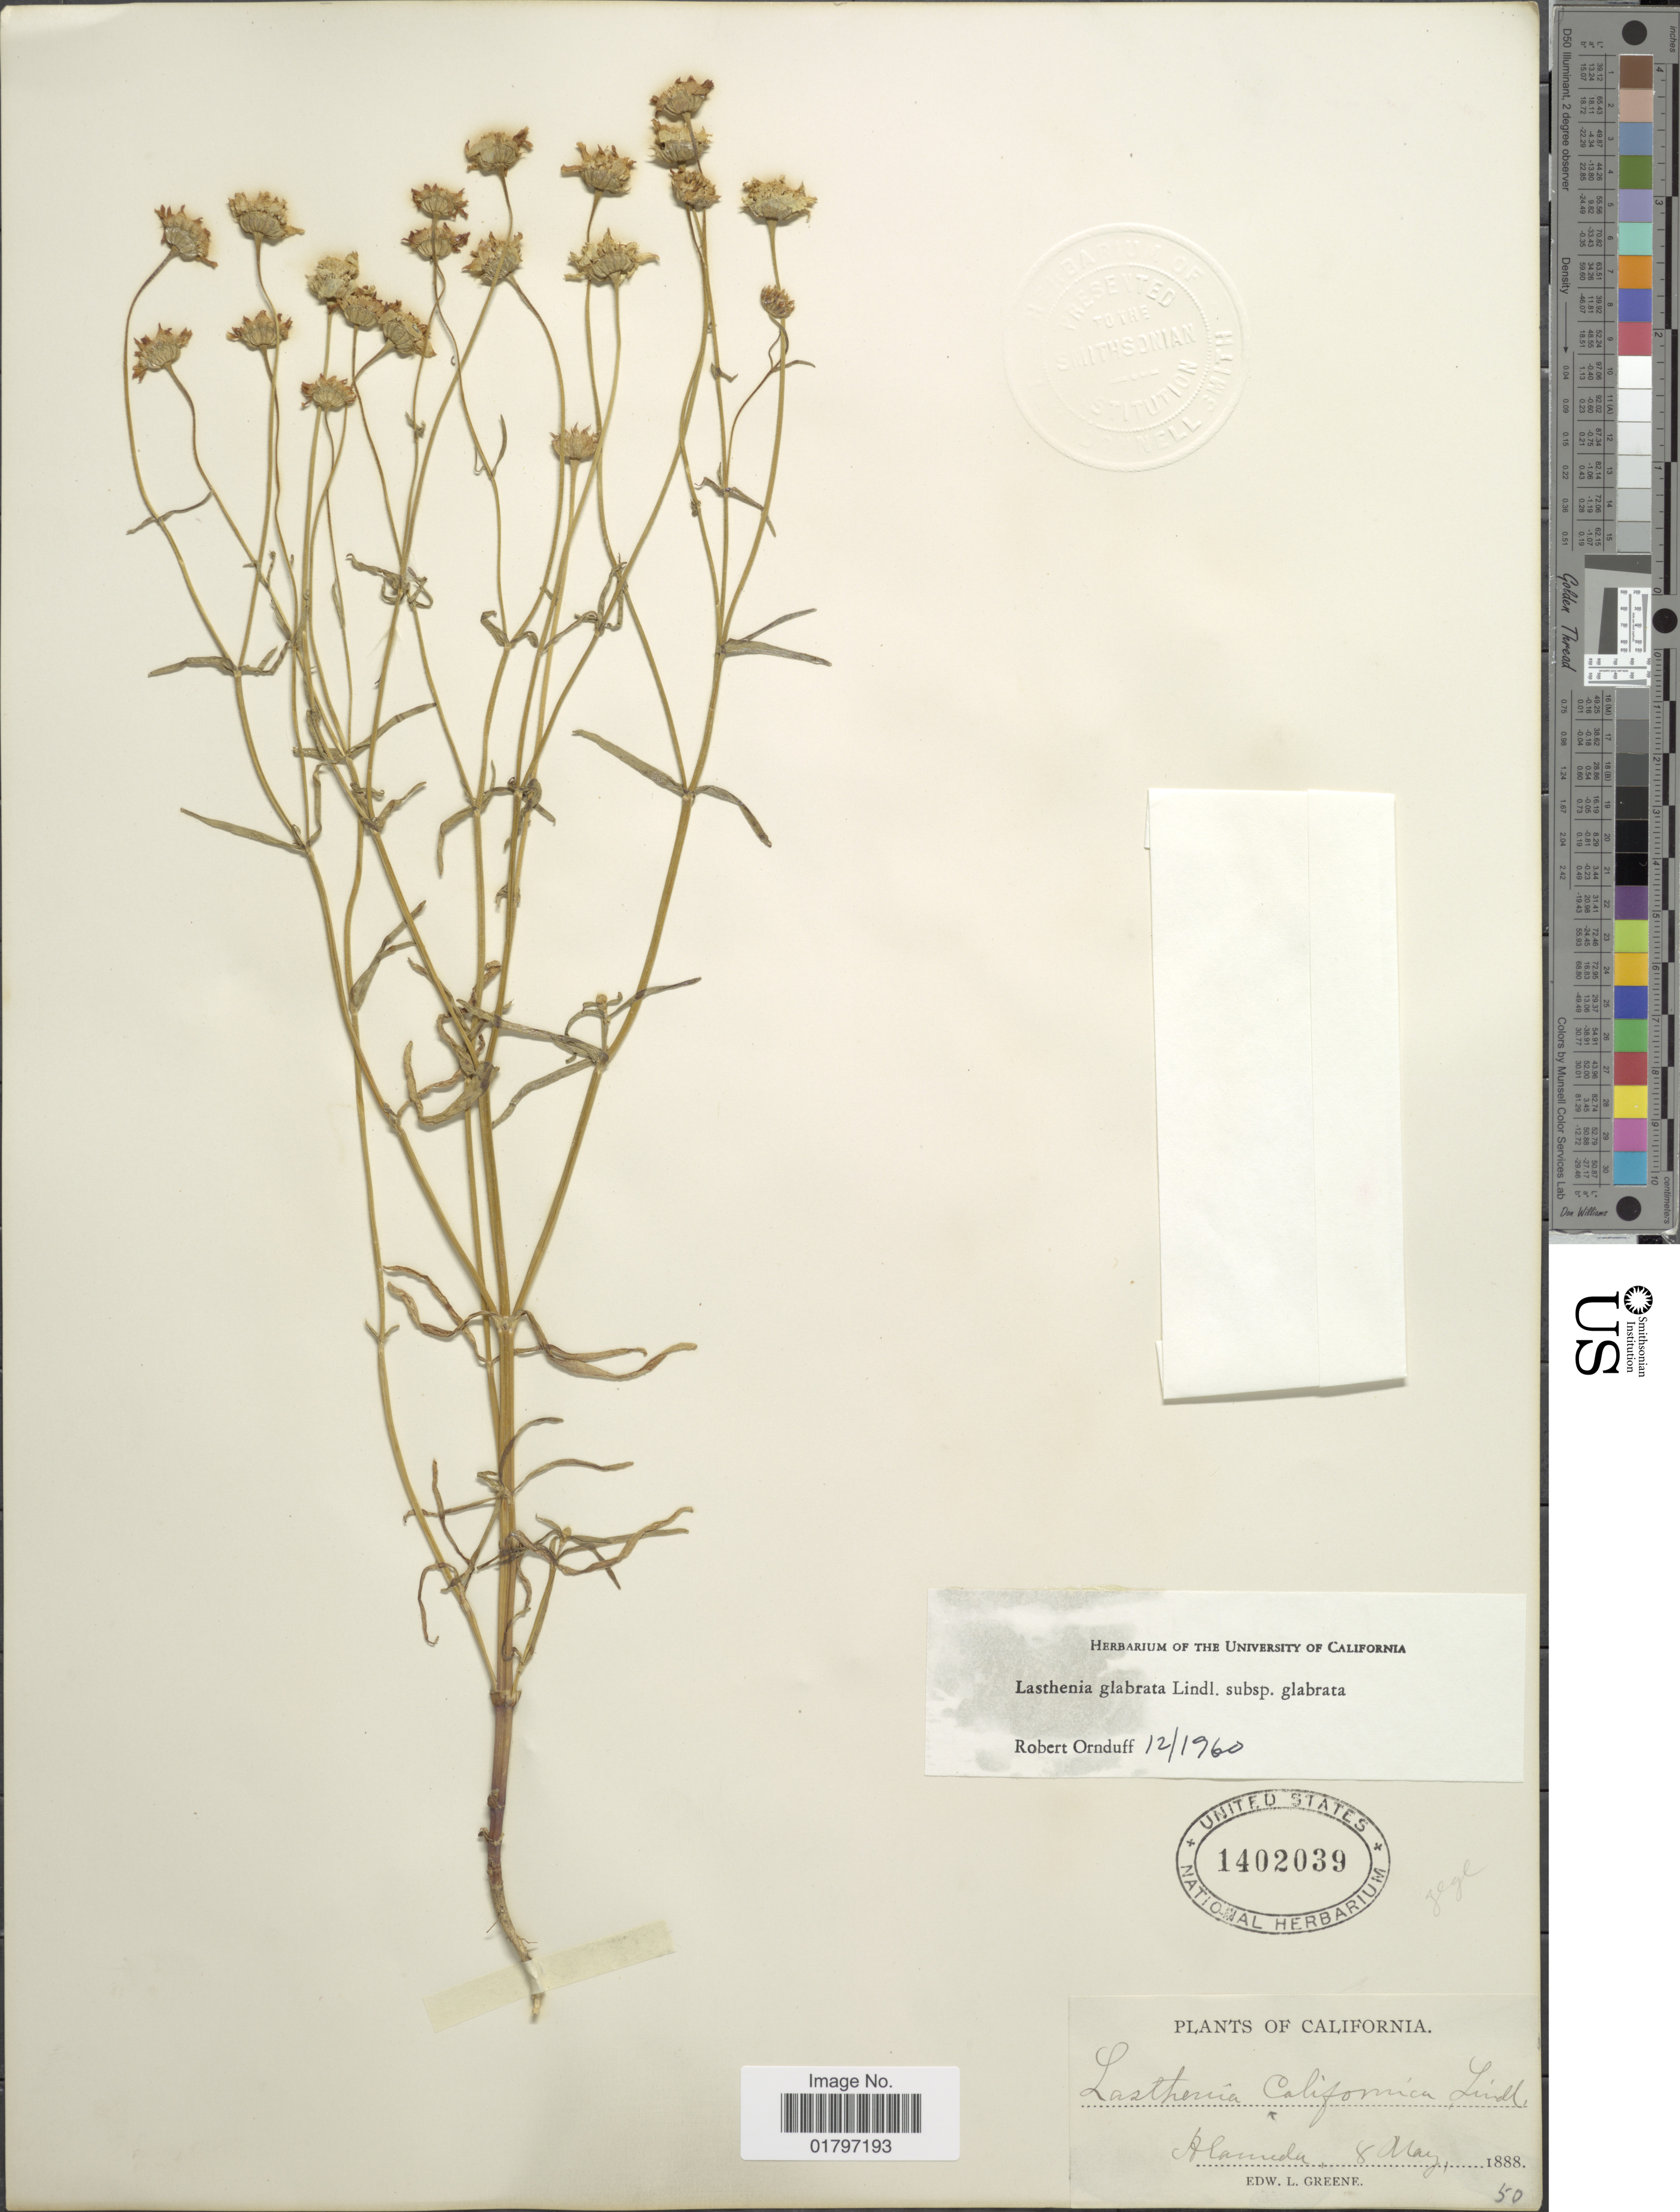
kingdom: Plantae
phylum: Tracheophyta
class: Magnoliopsida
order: Asterales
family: Asteraceae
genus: Lasthenia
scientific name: Lasthenia glabrata subsp. glabrata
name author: Lindl.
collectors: E. L. Greene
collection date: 1888-05-08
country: United States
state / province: California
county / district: Alameda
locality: Alameda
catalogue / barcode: US 1402039